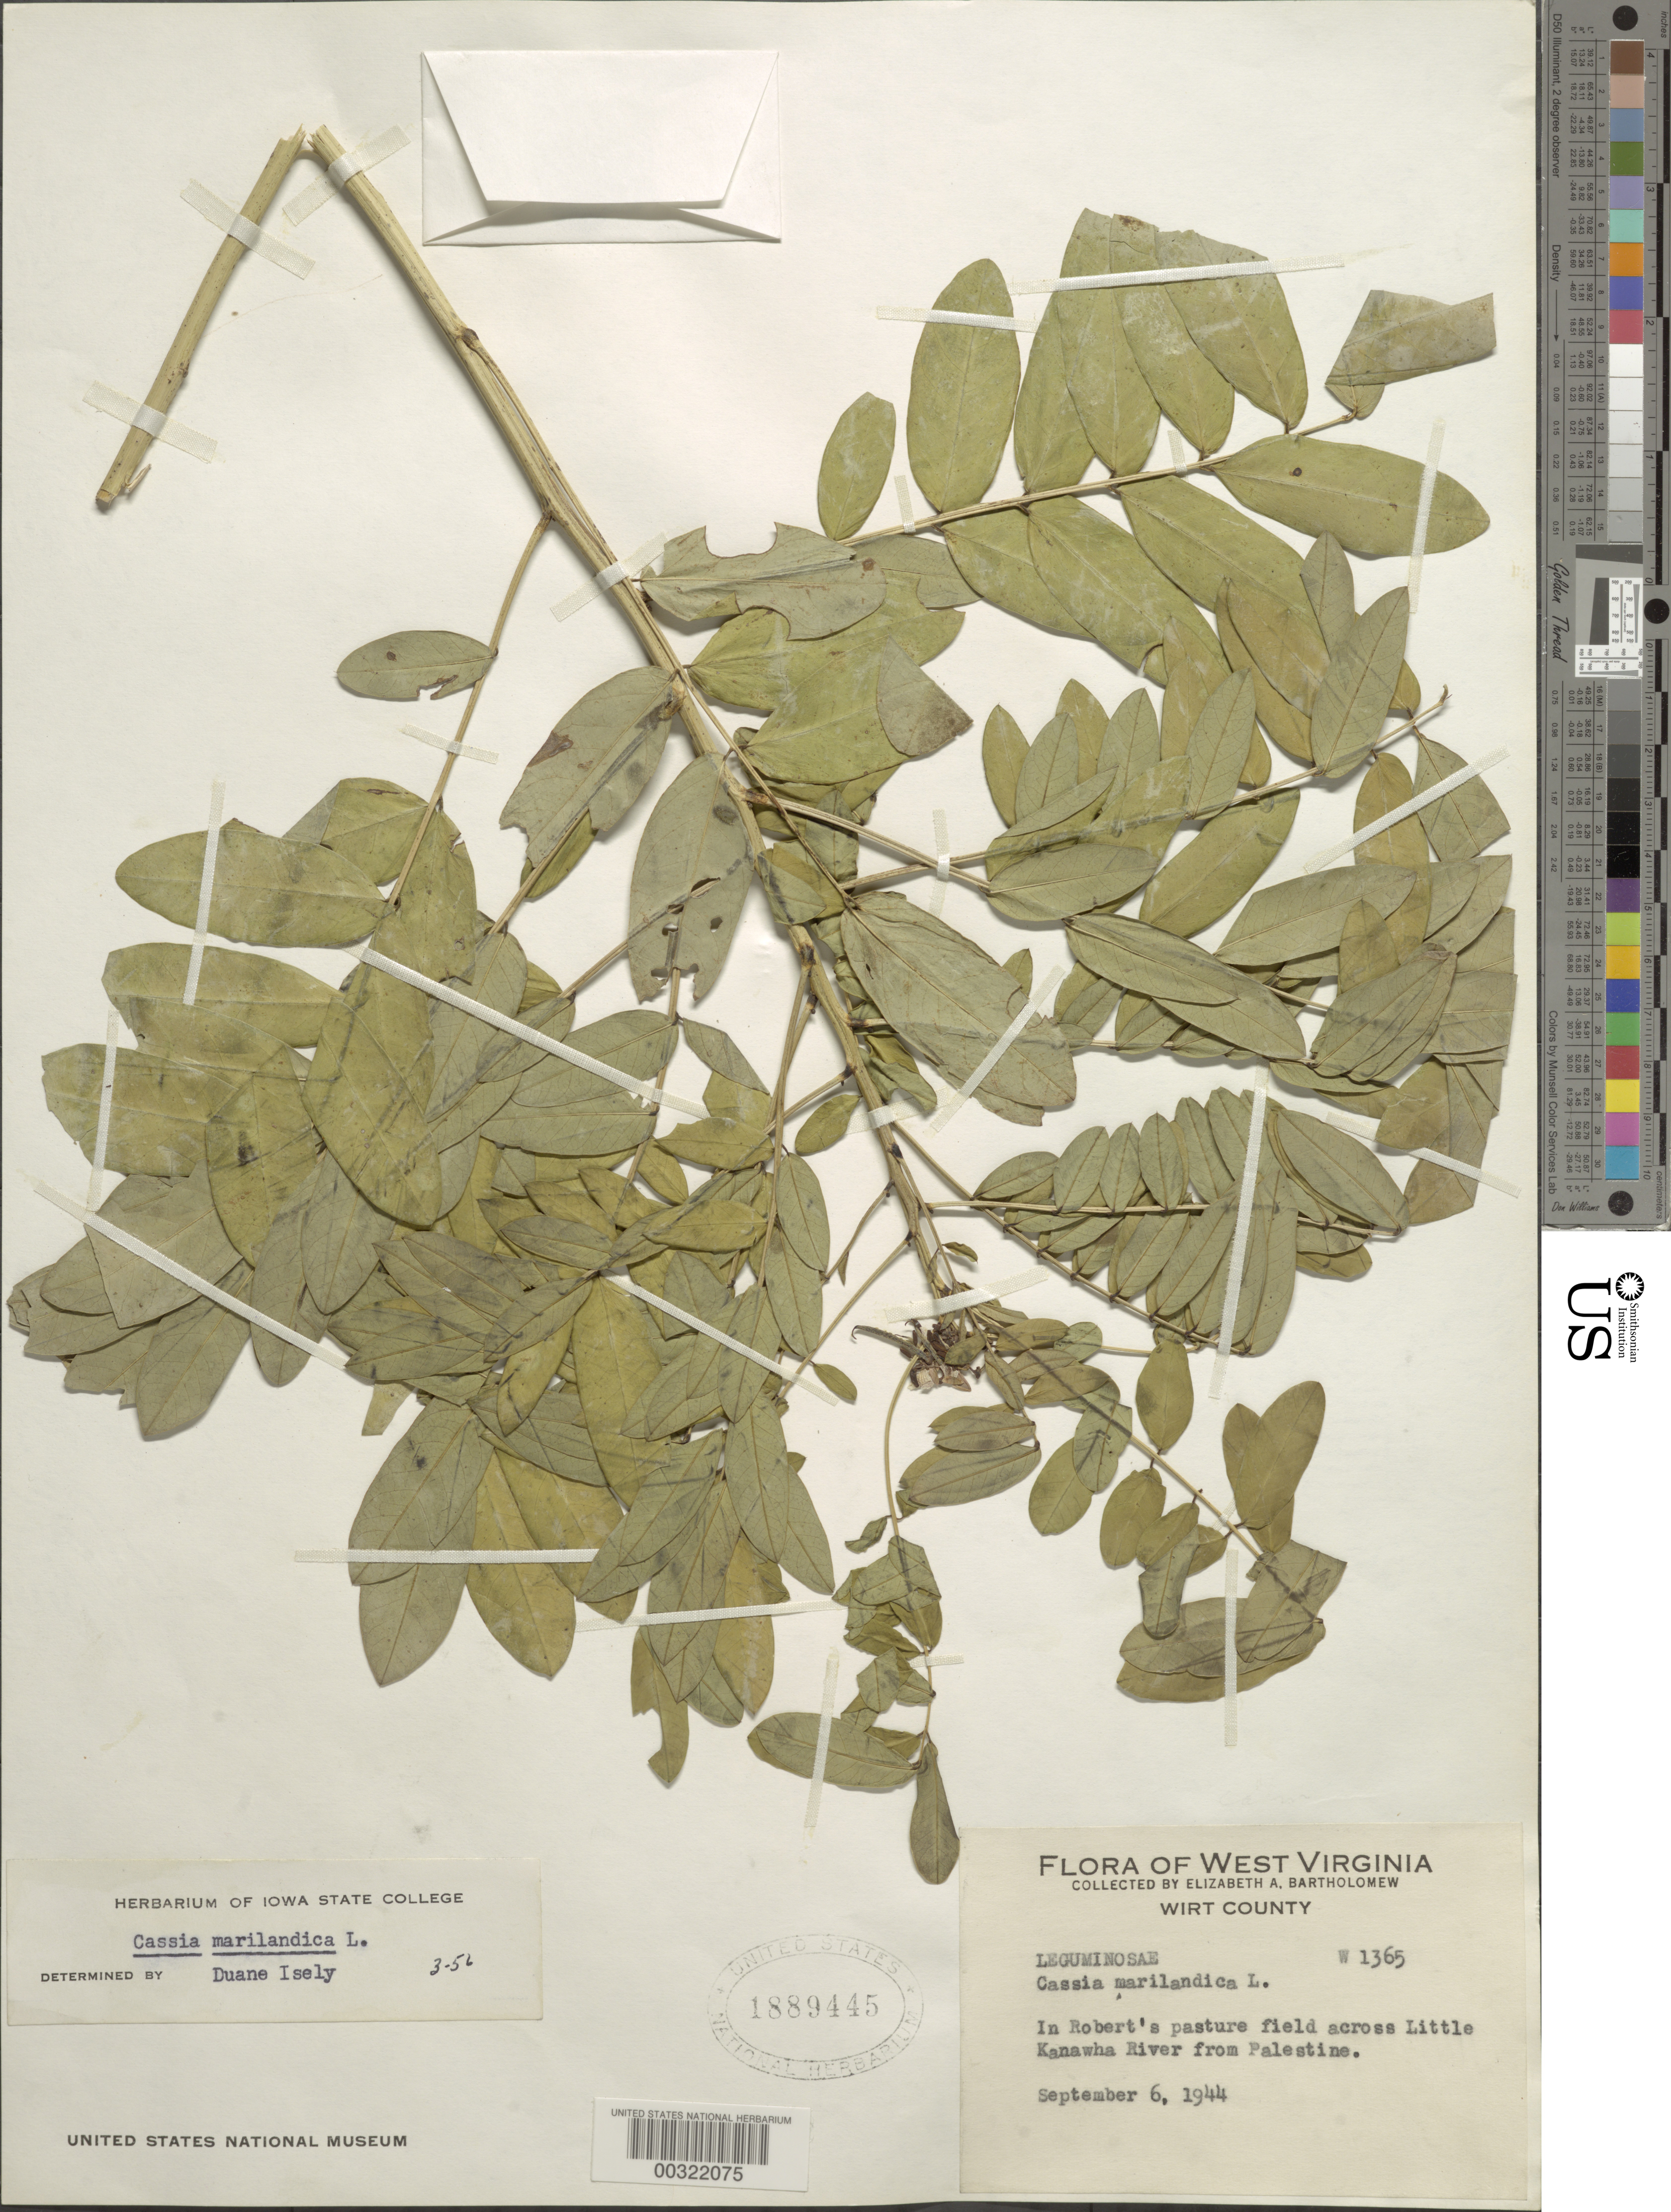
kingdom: Plantae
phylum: Tracheophyta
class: Magnoliopsida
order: Fabales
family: Fabaceae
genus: Senna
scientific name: Senna marilandica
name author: (L.) Link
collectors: E. Bartholomew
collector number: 1365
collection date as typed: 06 Sep 1944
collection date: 1944-09-06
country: United States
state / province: West Virginia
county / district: Wirt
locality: In robert's pasture field across little kanawha river from palestine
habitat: Pasture field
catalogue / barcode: US 1889445